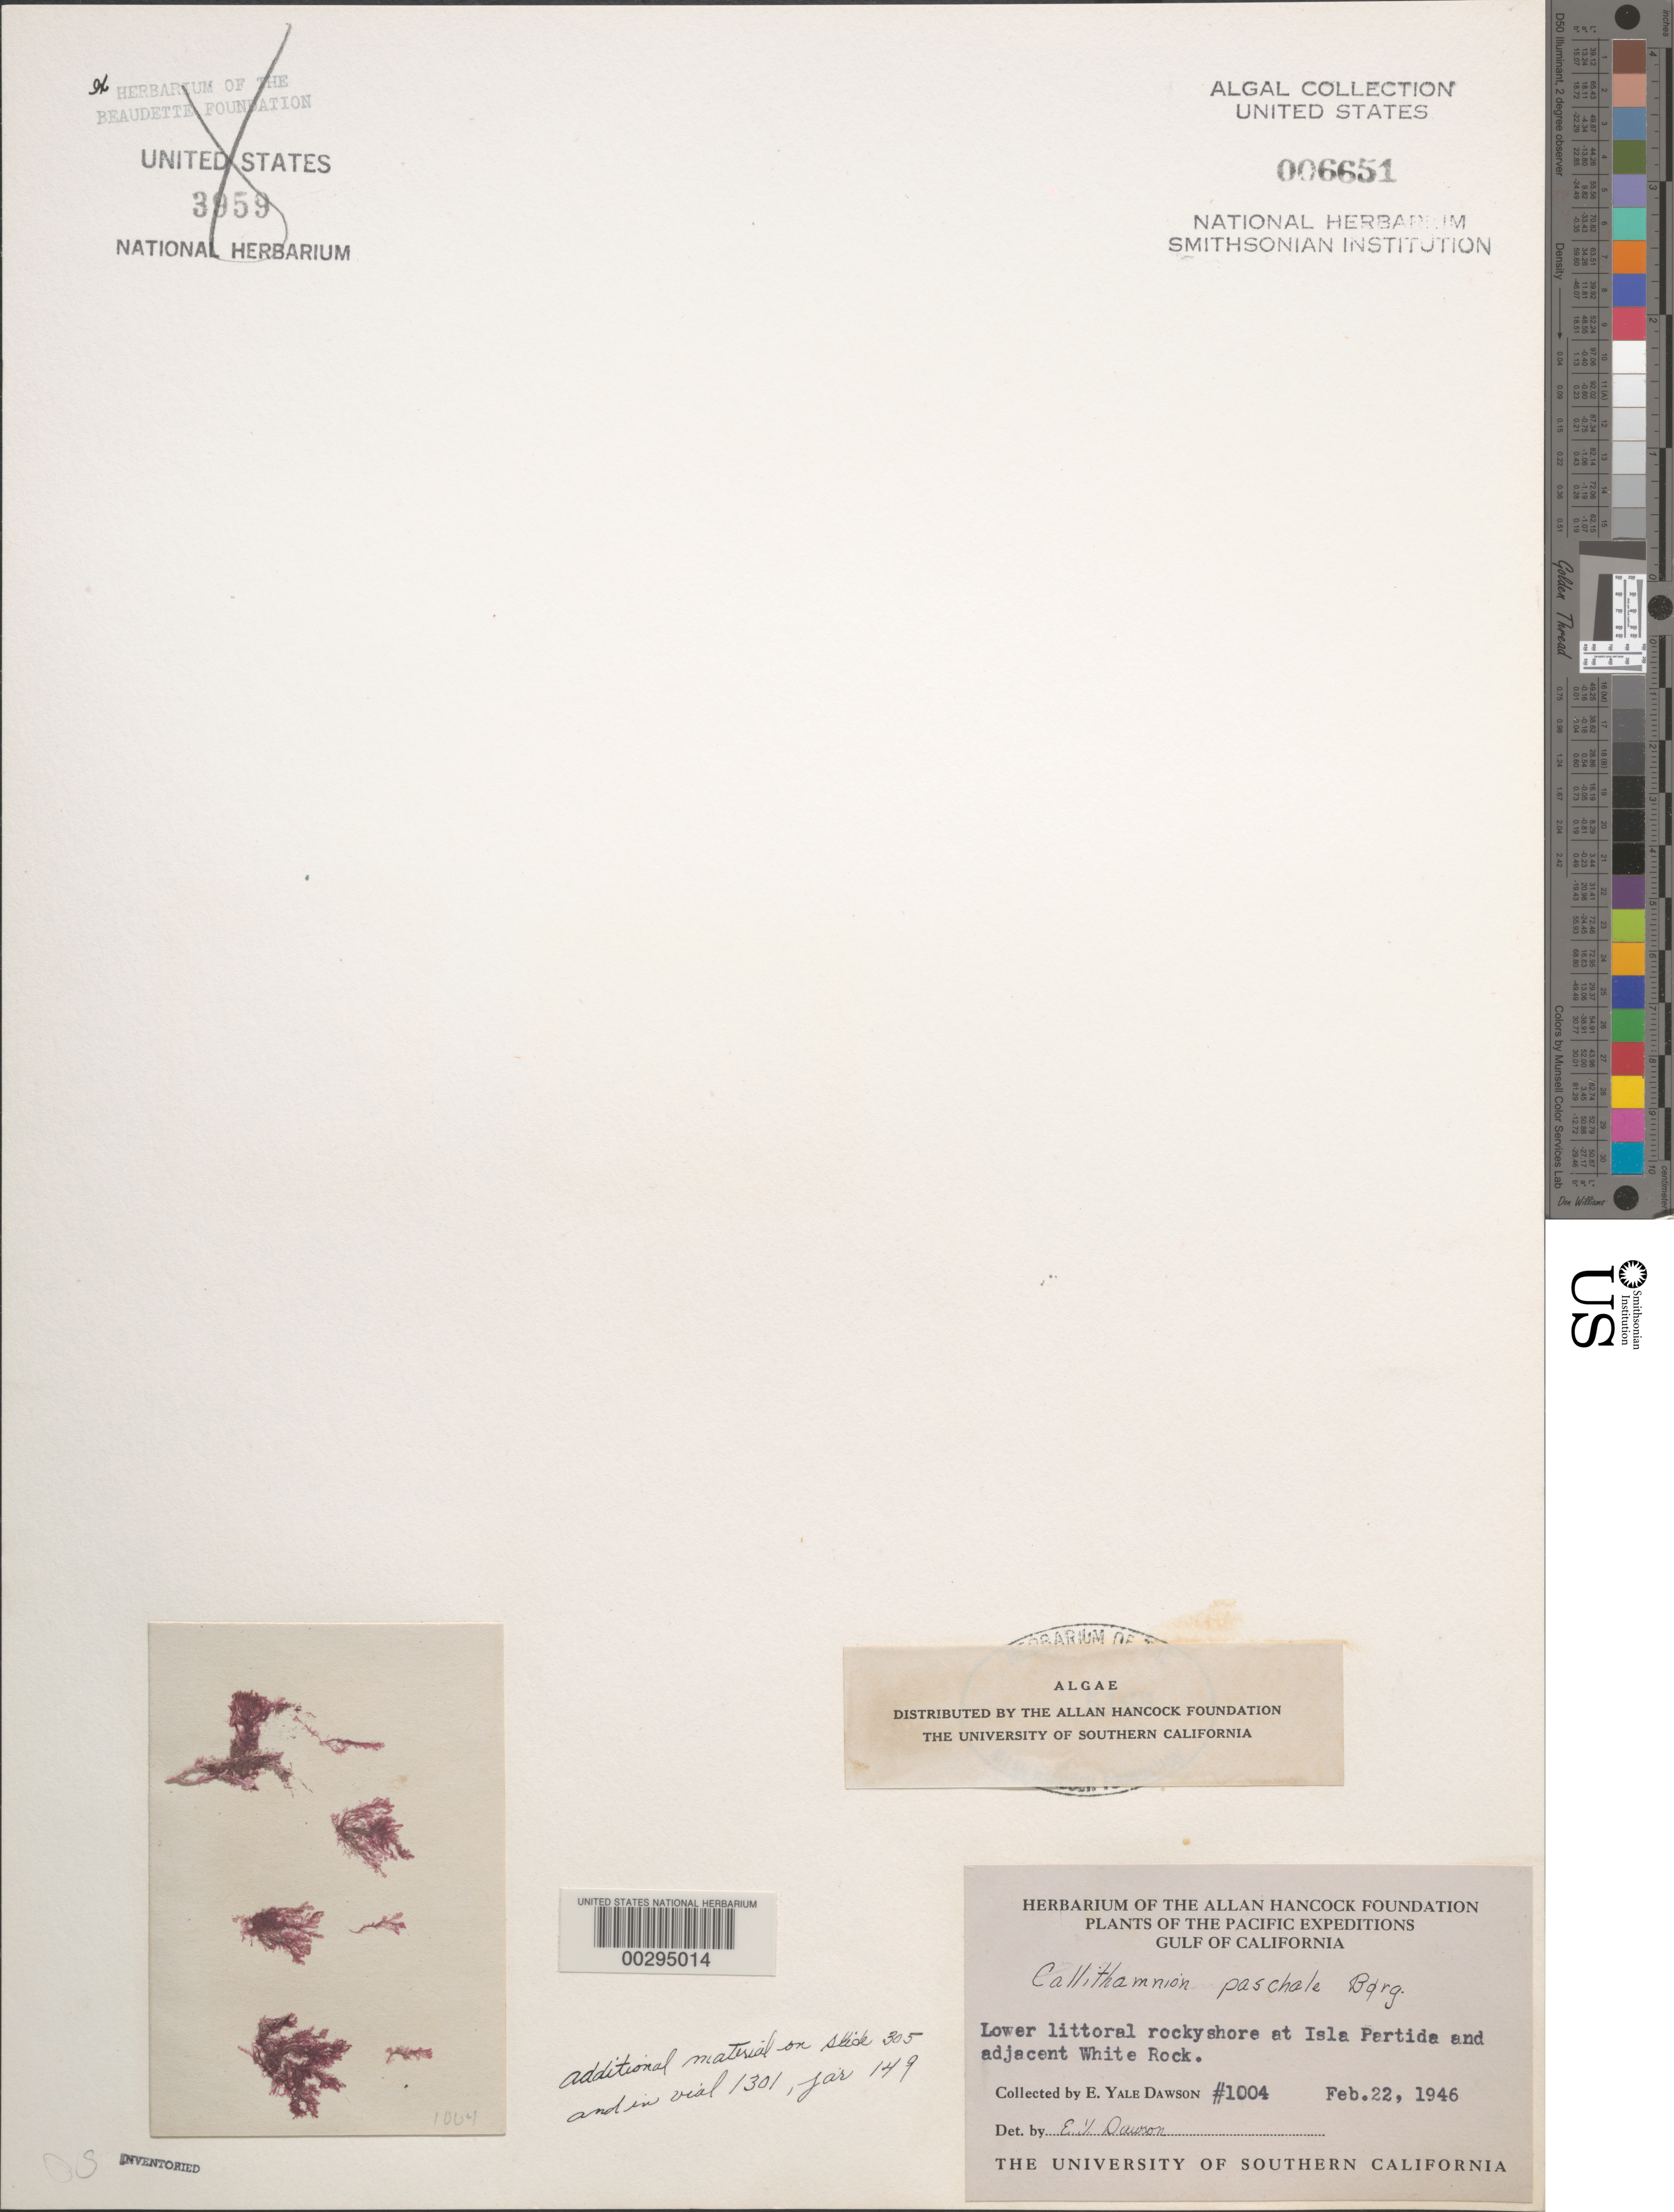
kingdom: Plantae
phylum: Rhodophyta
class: Florideophyceae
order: Ceramiales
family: Callithamniaceae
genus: Callithamnion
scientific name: Callithamnion paschale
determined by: Dawson, E. Y.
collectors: E. Y. Dawson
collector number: EYD 1004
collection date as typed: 22 Feb 1946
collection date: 1946-02-22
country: Mexico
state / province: Baja California Sur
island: Isla Partida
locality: And adjacent Roca Blanca (White Rock)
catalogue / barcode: US 6651